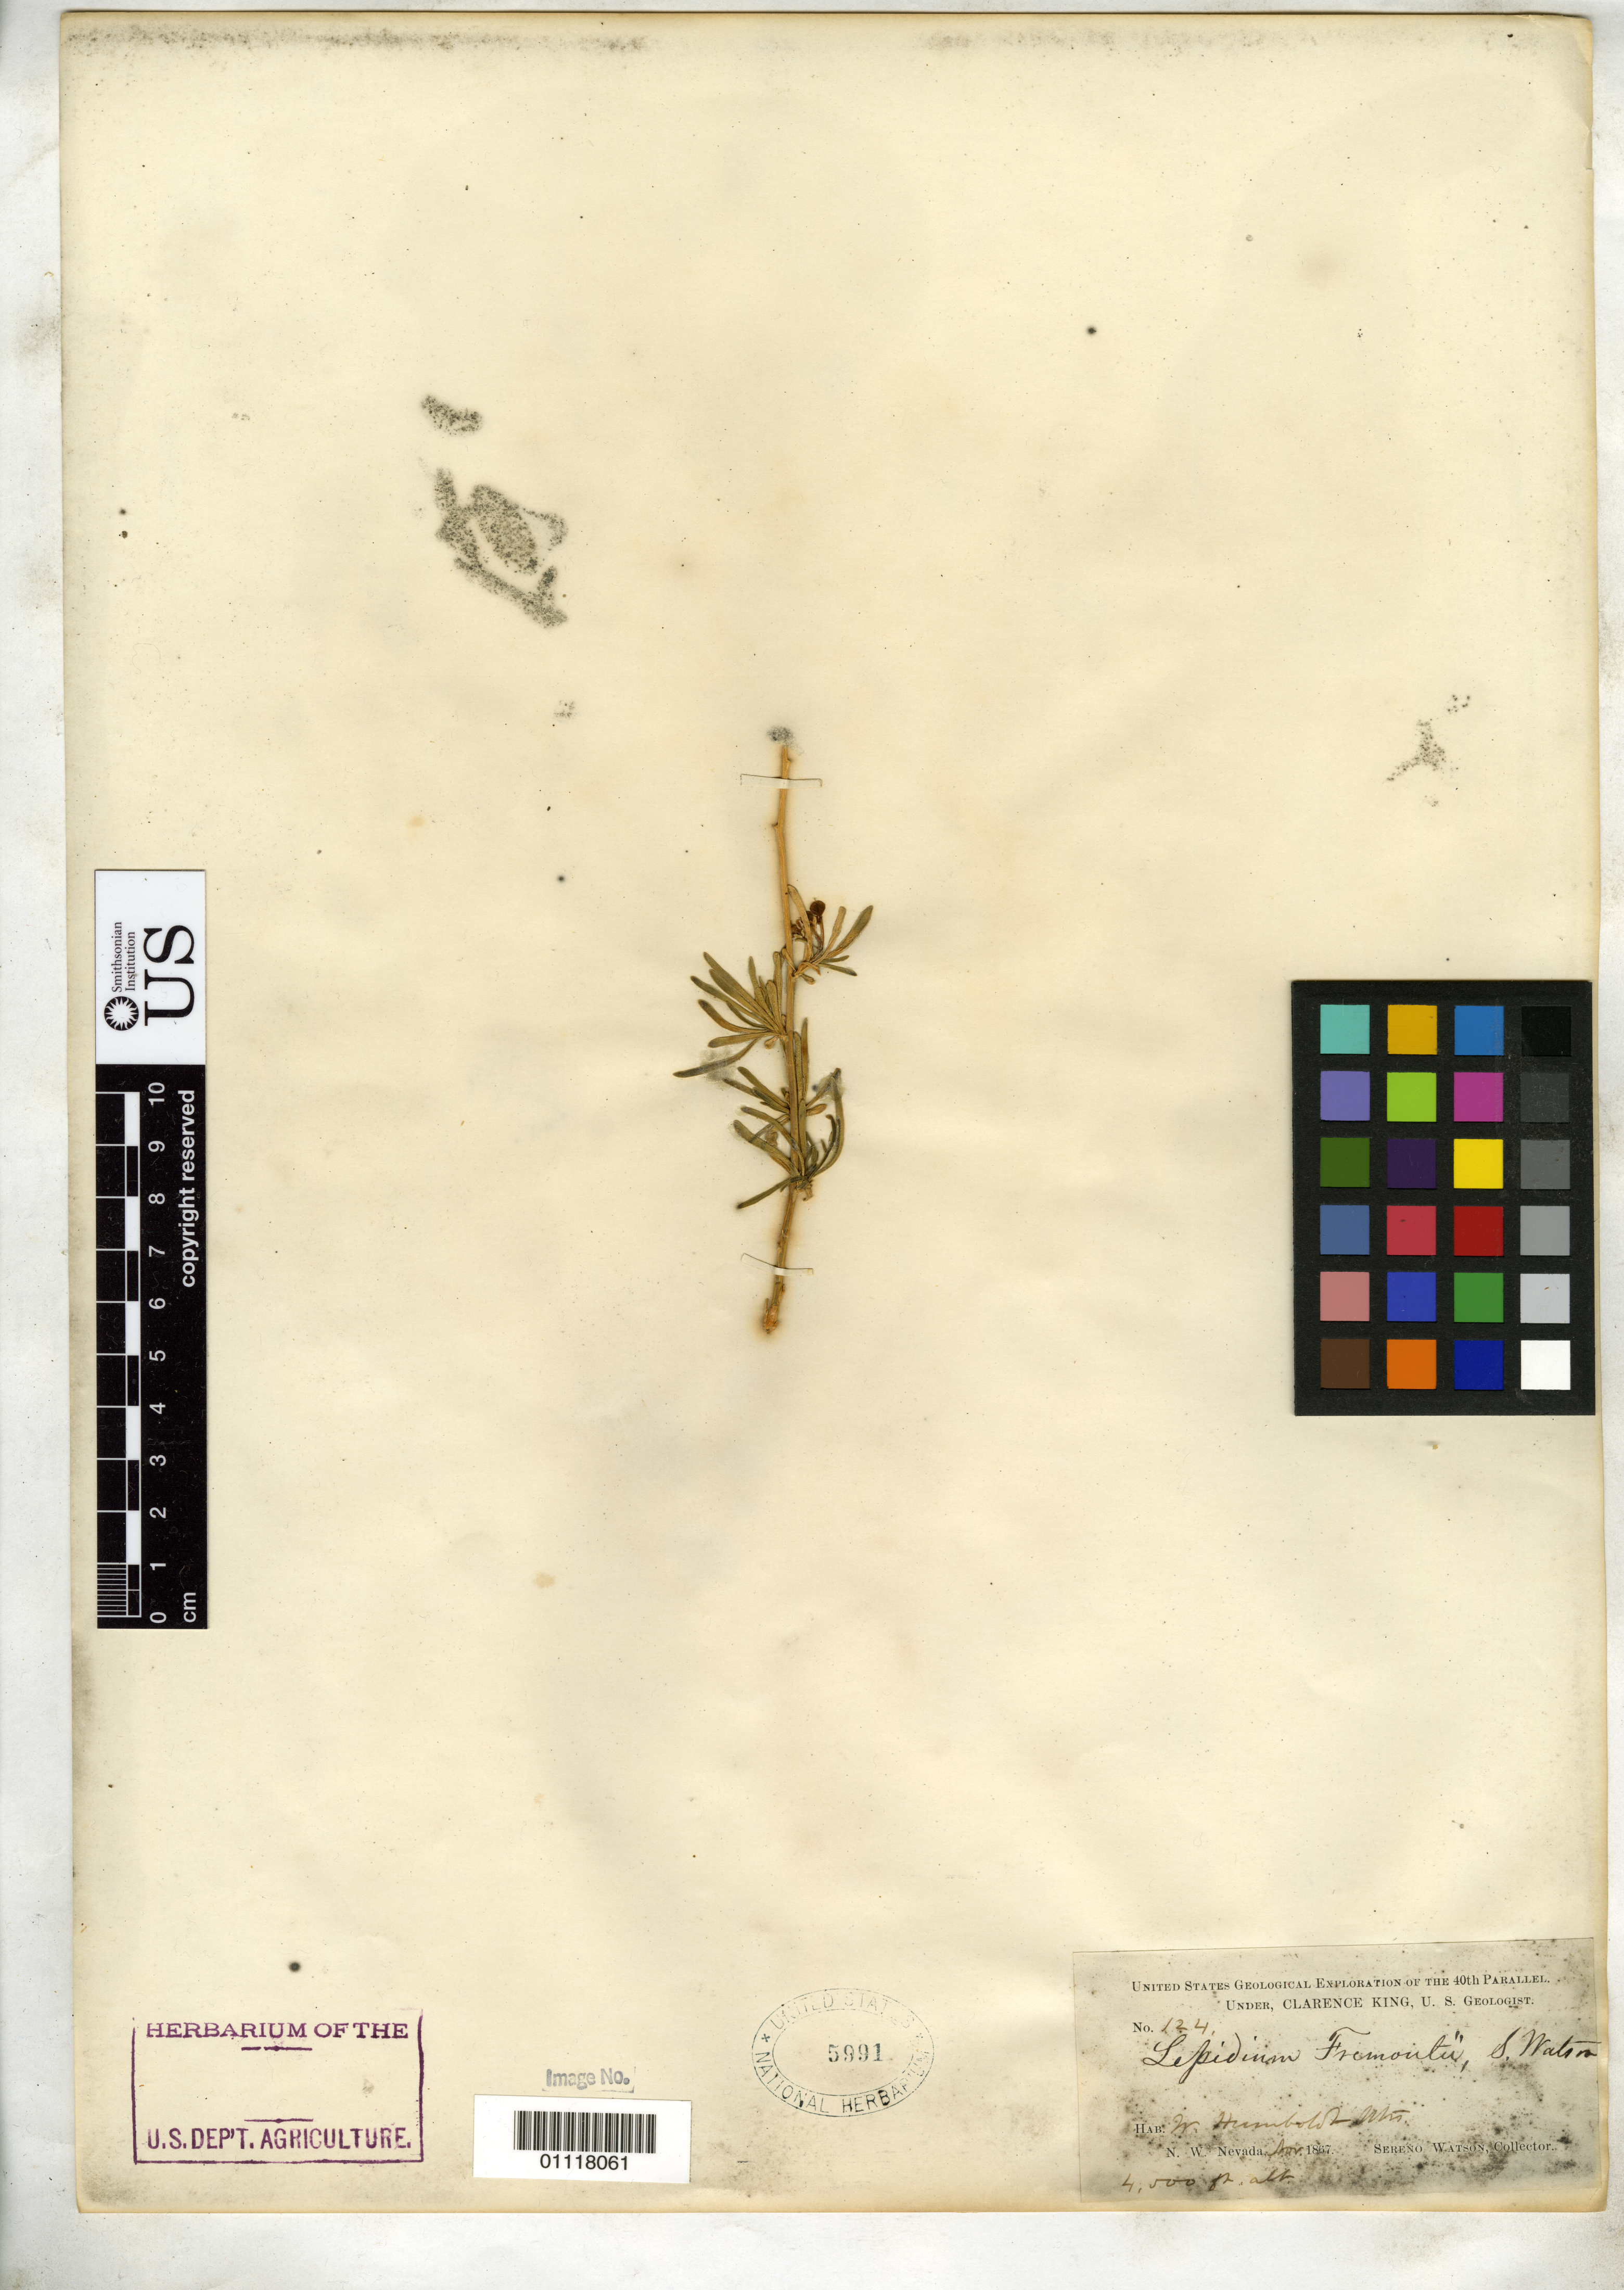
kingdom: Plantae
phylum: Tracheophyta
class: Magnoliopsida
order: Brassicales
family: Brassicaceae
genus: Lepidium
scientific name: Lepidium fremontii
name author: S. Watson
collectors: S. Watson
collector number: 124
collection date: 1867-04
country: United States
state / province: Nevada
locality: W. Humboldt Mts., N.W. Nevada.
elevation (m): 1372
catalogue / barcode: US 5991